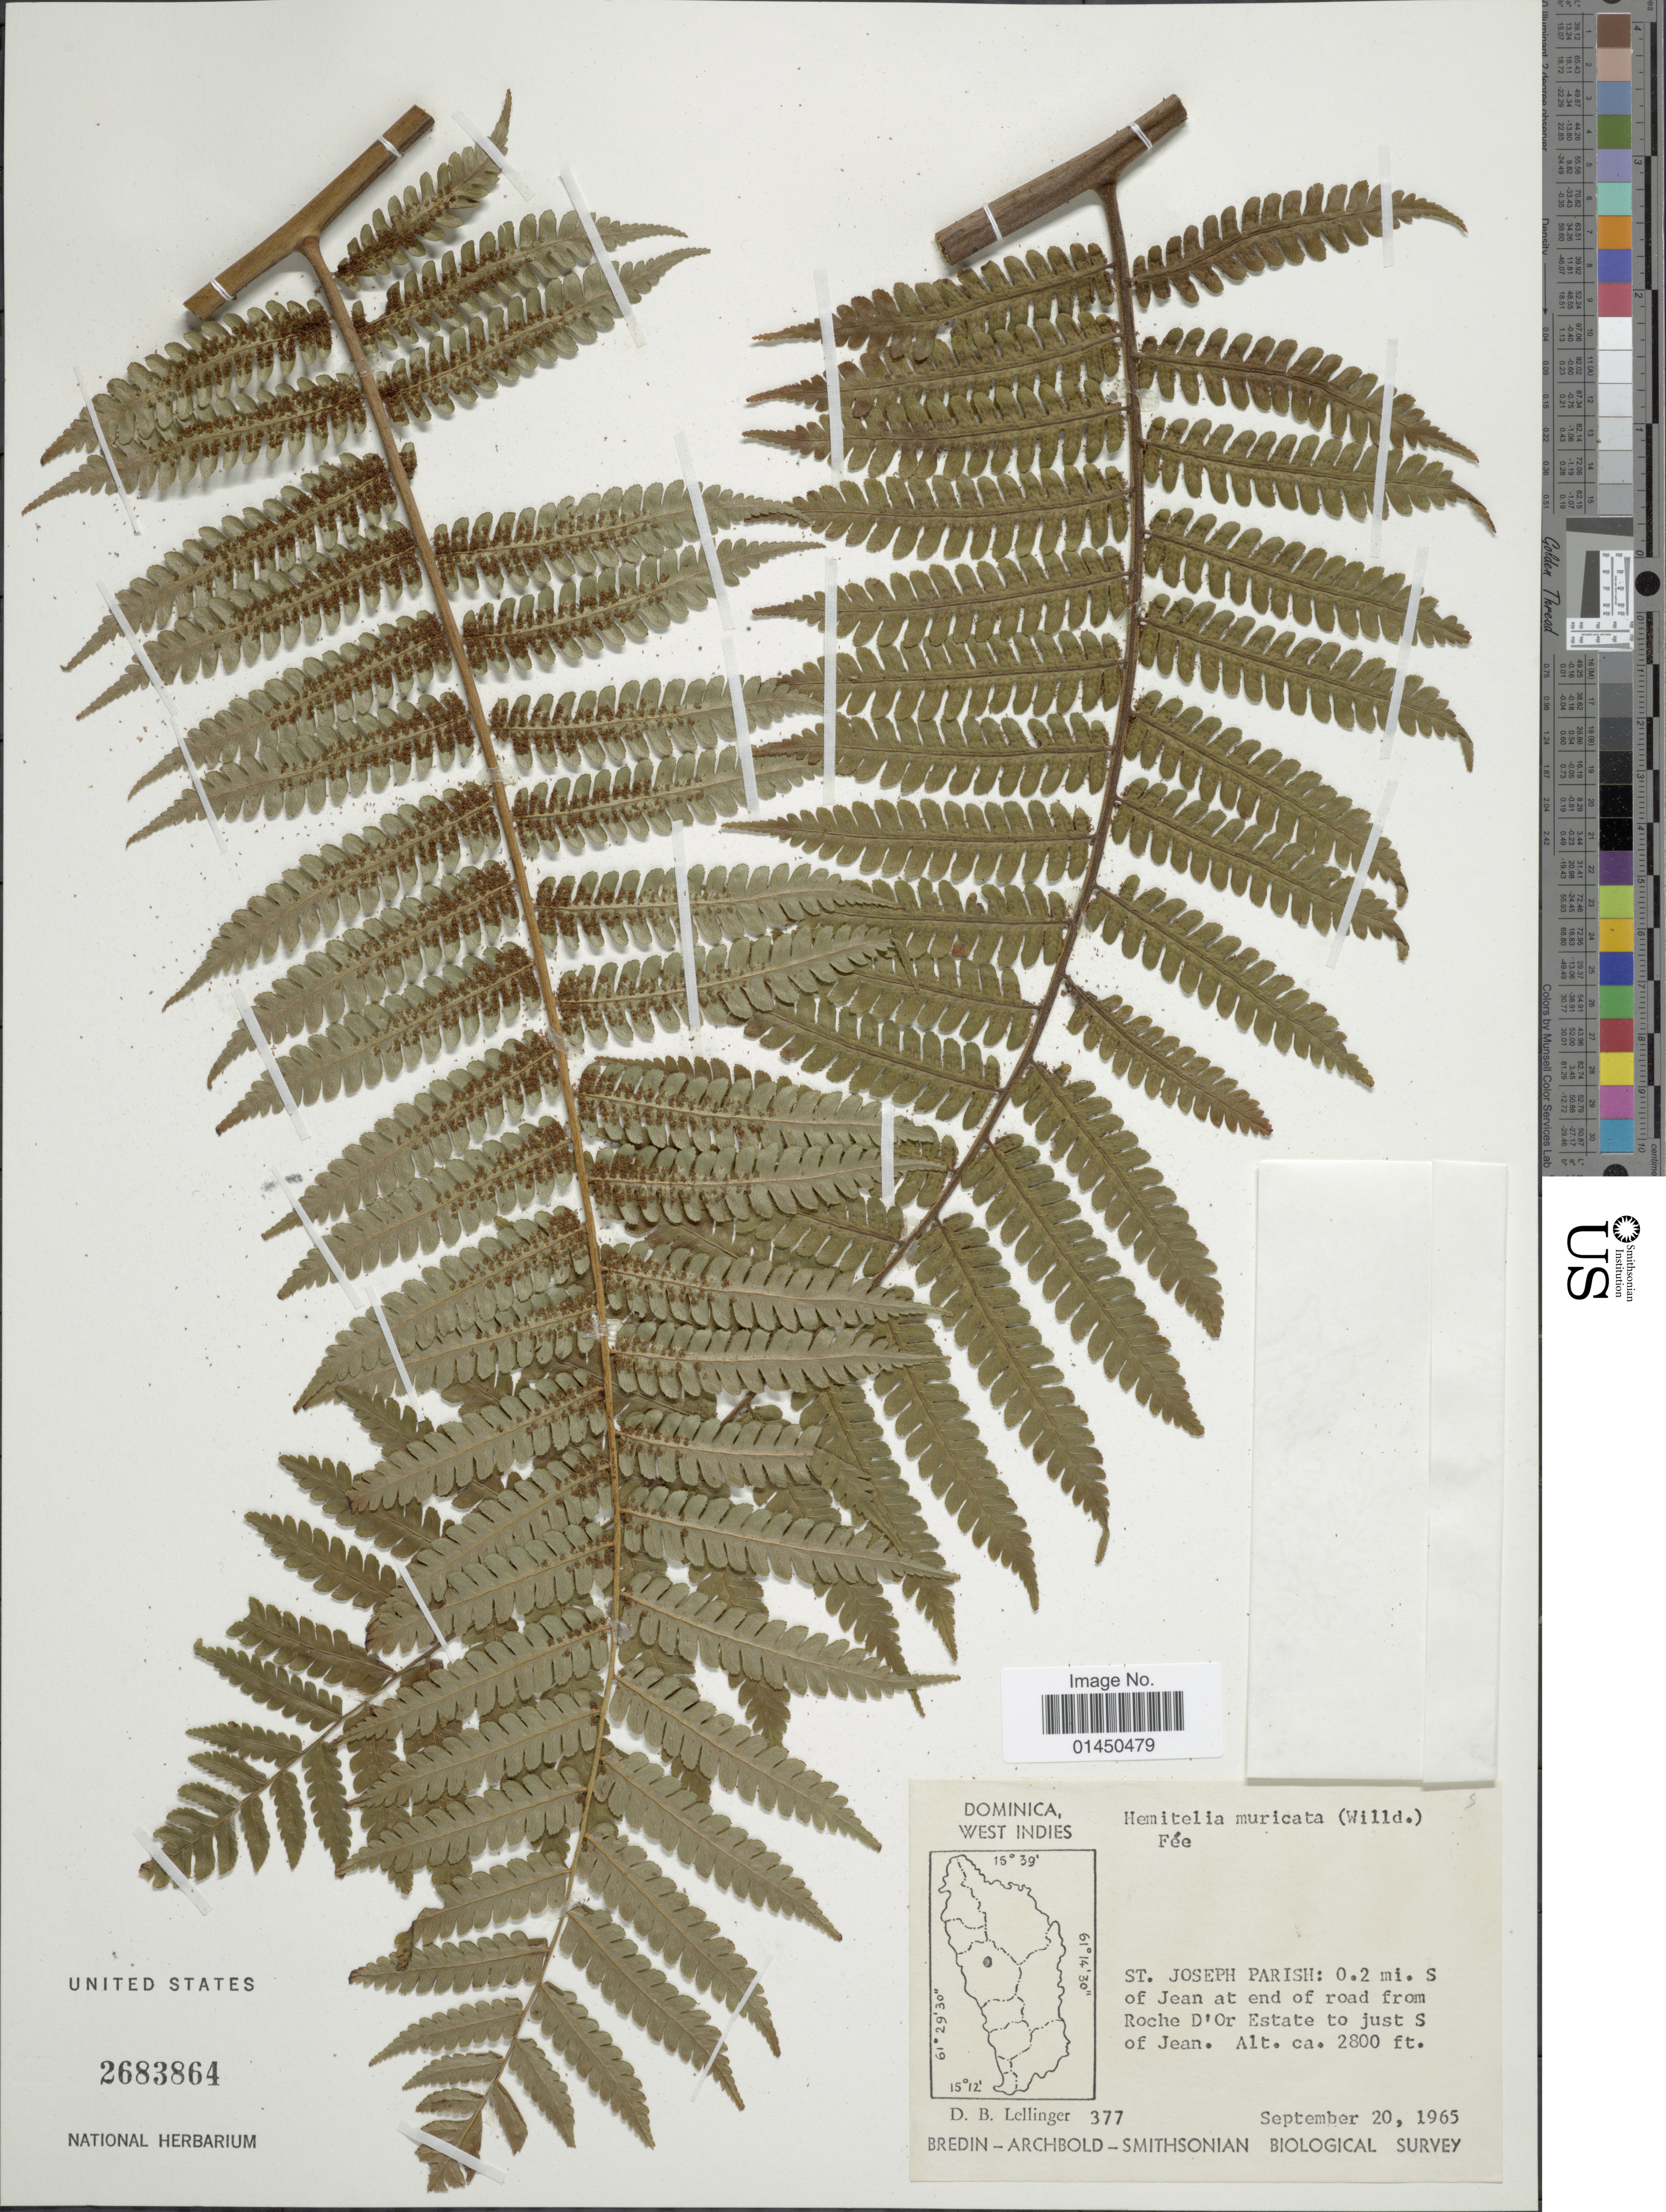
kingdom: Plantae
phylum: Tracheophyta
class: Polypodiopsida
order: Cyatheales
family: Cyatheaceae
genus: Cyathea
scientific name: Cyathea muricata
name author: (Willd.) Fée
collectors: D. B. Lellinger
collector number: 377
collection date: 1965-09-20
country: Dominica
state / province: St. Joseph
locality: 0.2 mi. S of Jean at end of road from Roche D'Or Estate to just S of Jean.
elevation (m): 853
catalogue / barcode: US 2683864